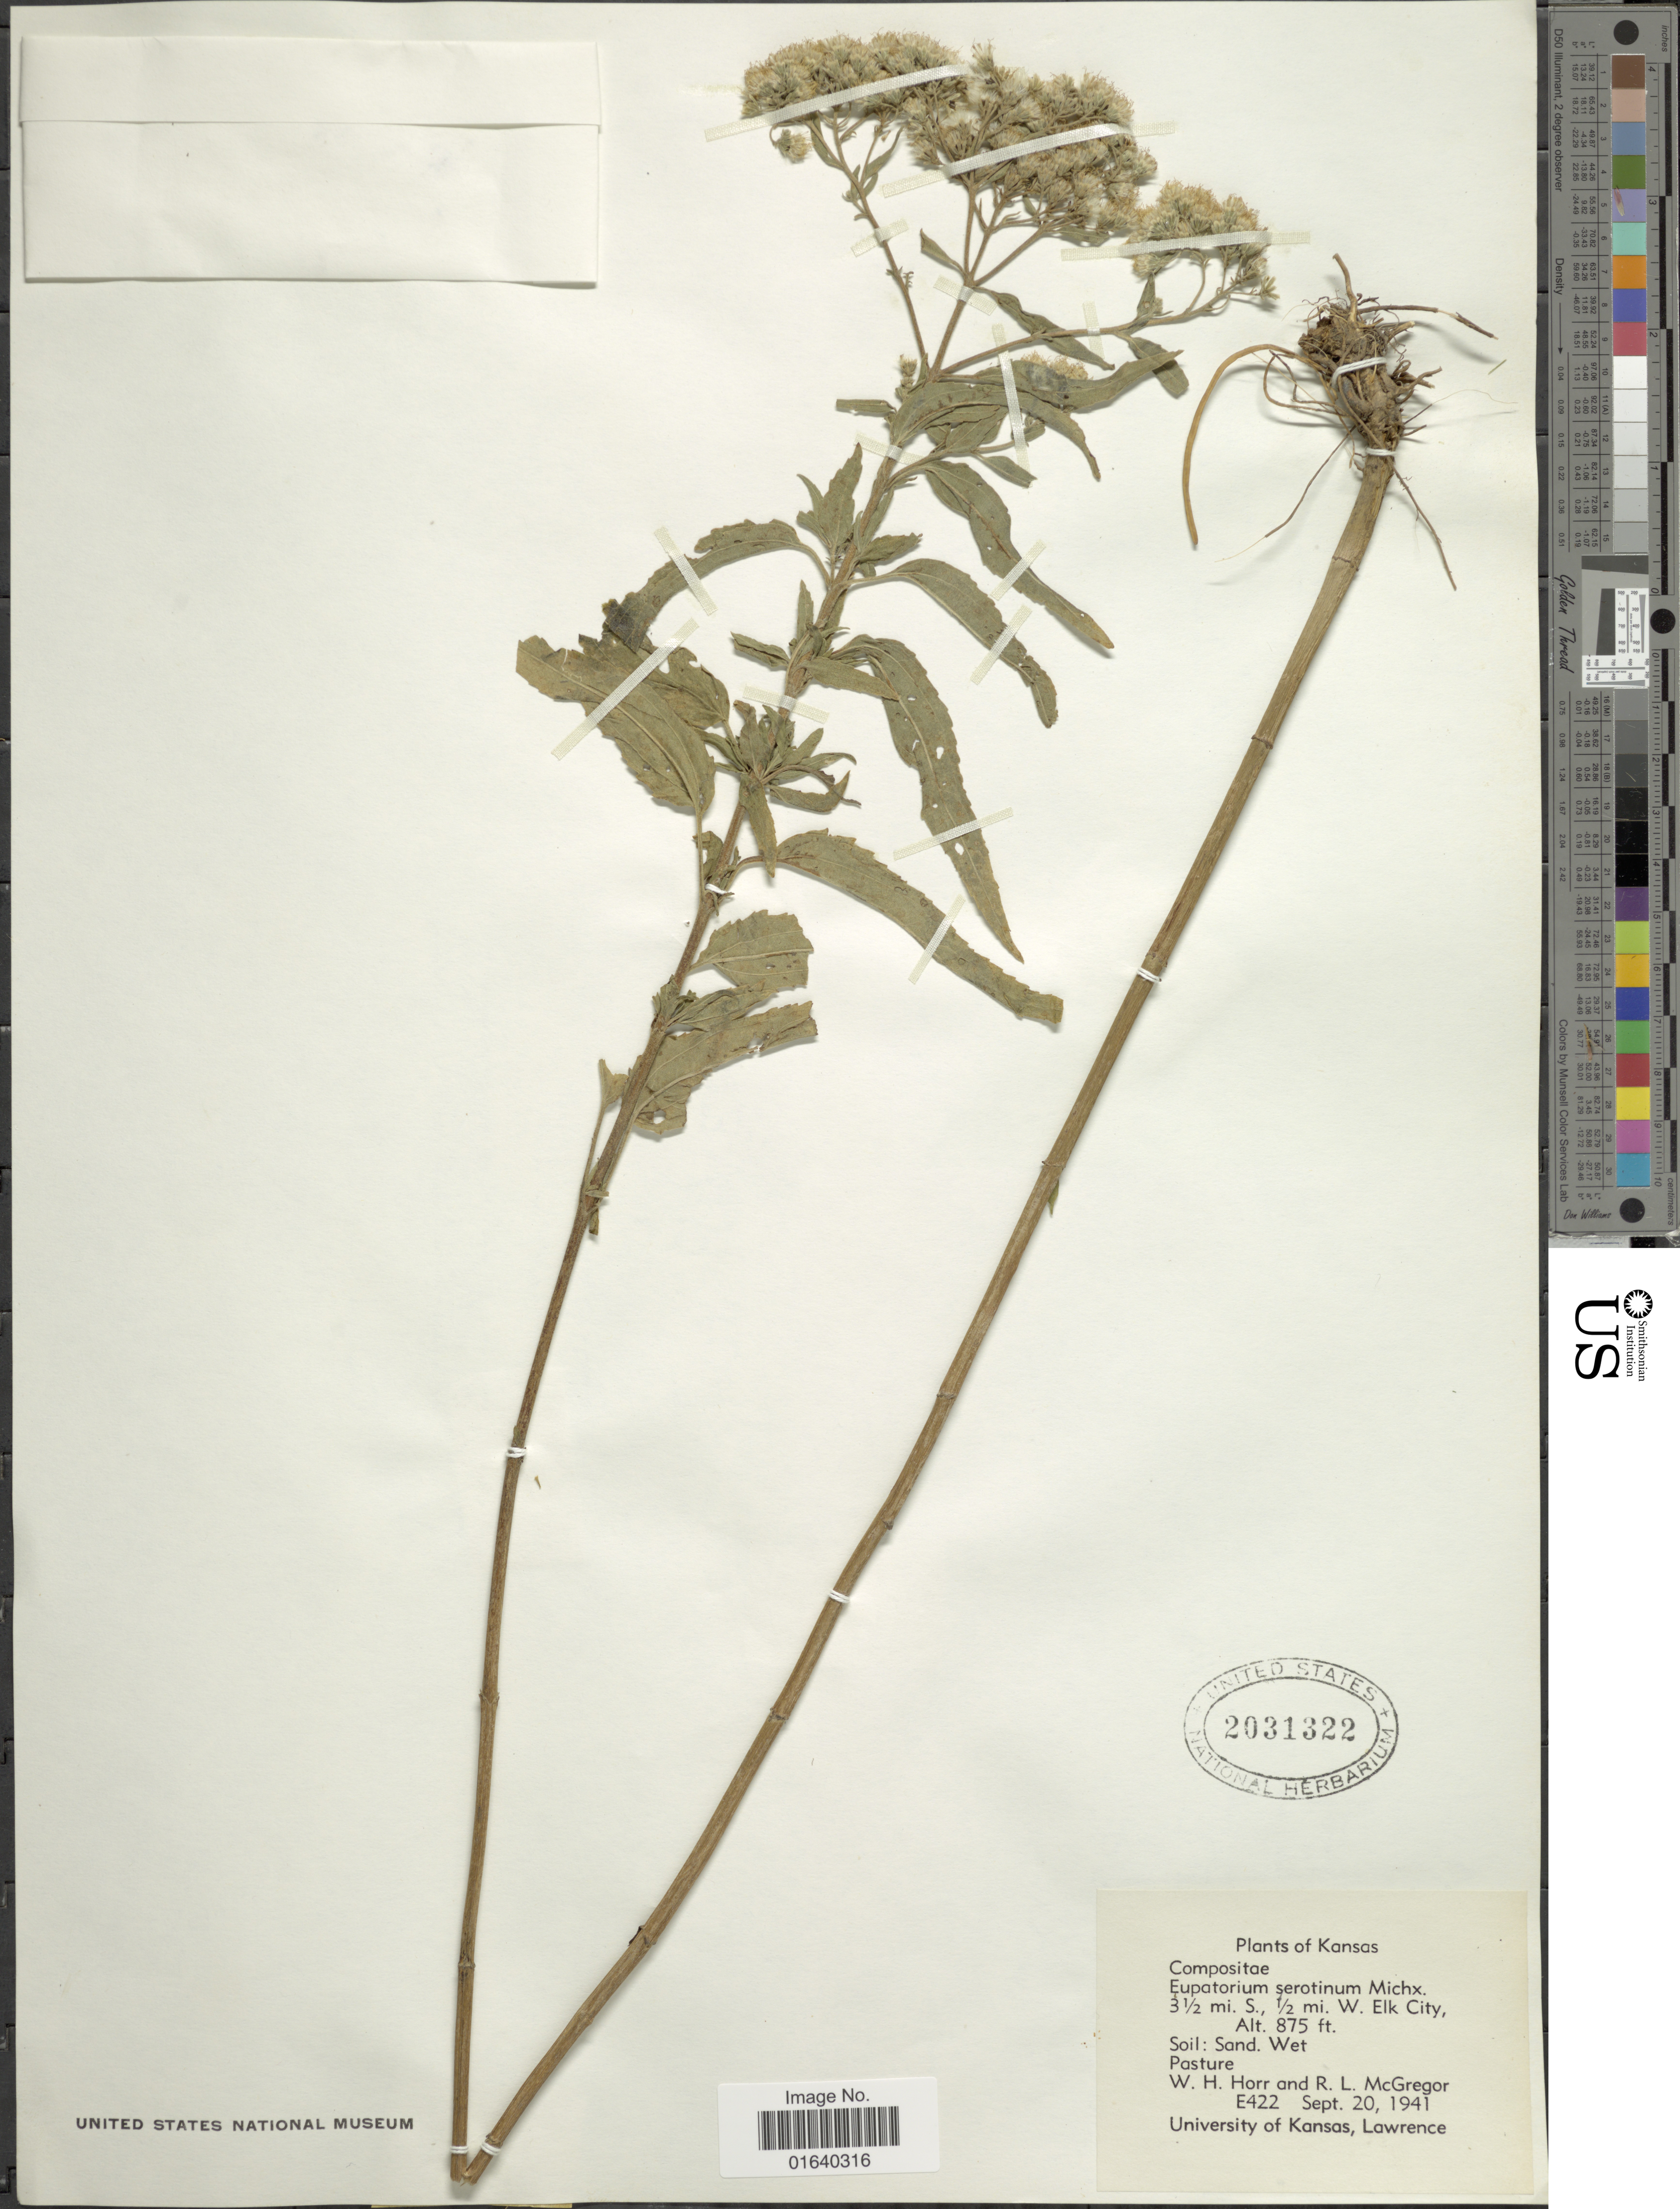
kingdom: Plantae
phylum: Tracheophyta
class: Magnoliopsida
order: Asterales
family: Asteraceae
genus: Eupatorium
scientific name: Eupatorium serotinum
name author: Michx.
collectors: W. H. Horr & R. McGregor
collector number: E422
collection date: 1941-09-20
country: United States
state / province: Kansas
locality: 31/2 mi. S., 1/2 mi. W. Elk City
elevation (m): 267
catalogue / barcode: US 2031322